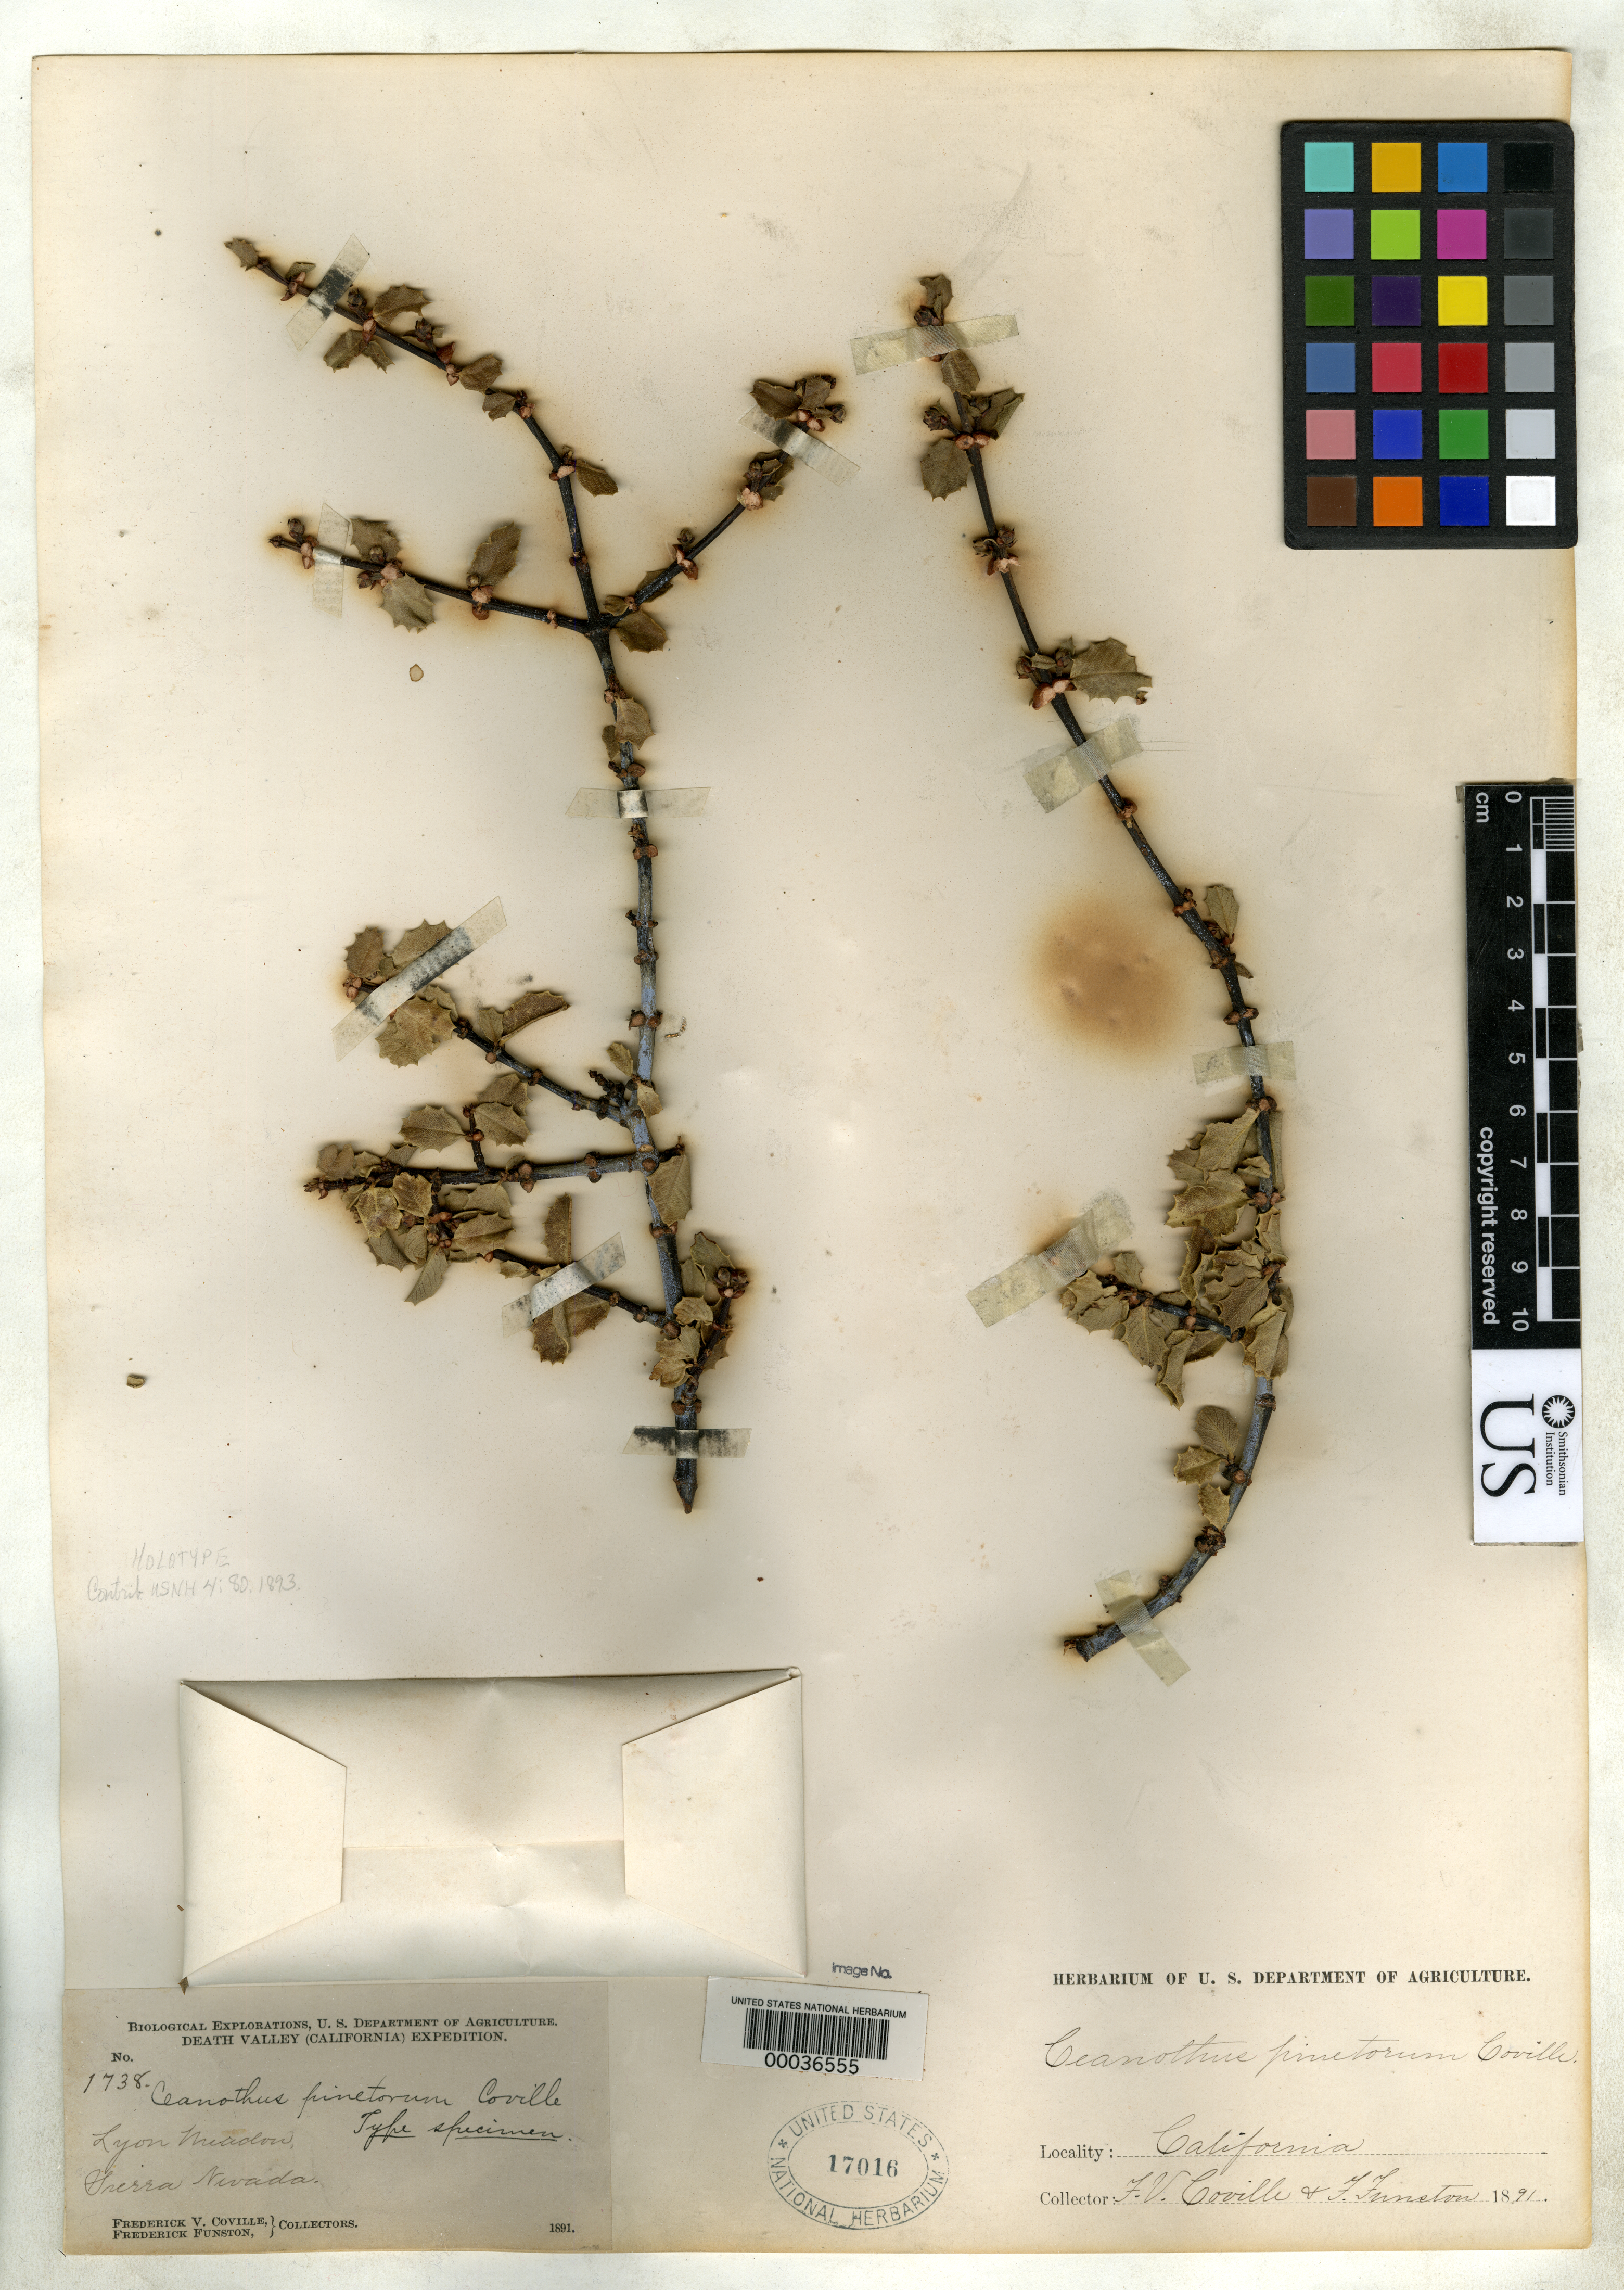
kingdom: Plantae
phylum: Tracheophyta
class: Magnoliopsida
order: Rosales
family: Rhamnaceae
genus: Ceanothus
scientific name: Ceanothus pinetorum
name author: Coville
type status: Holotype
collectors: F. V. Coville & F. Funston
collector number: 1738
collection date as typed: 1891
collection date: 1891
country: United States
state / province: California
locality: Sierra Nevada Lyon meadow.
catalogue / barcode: US 17016